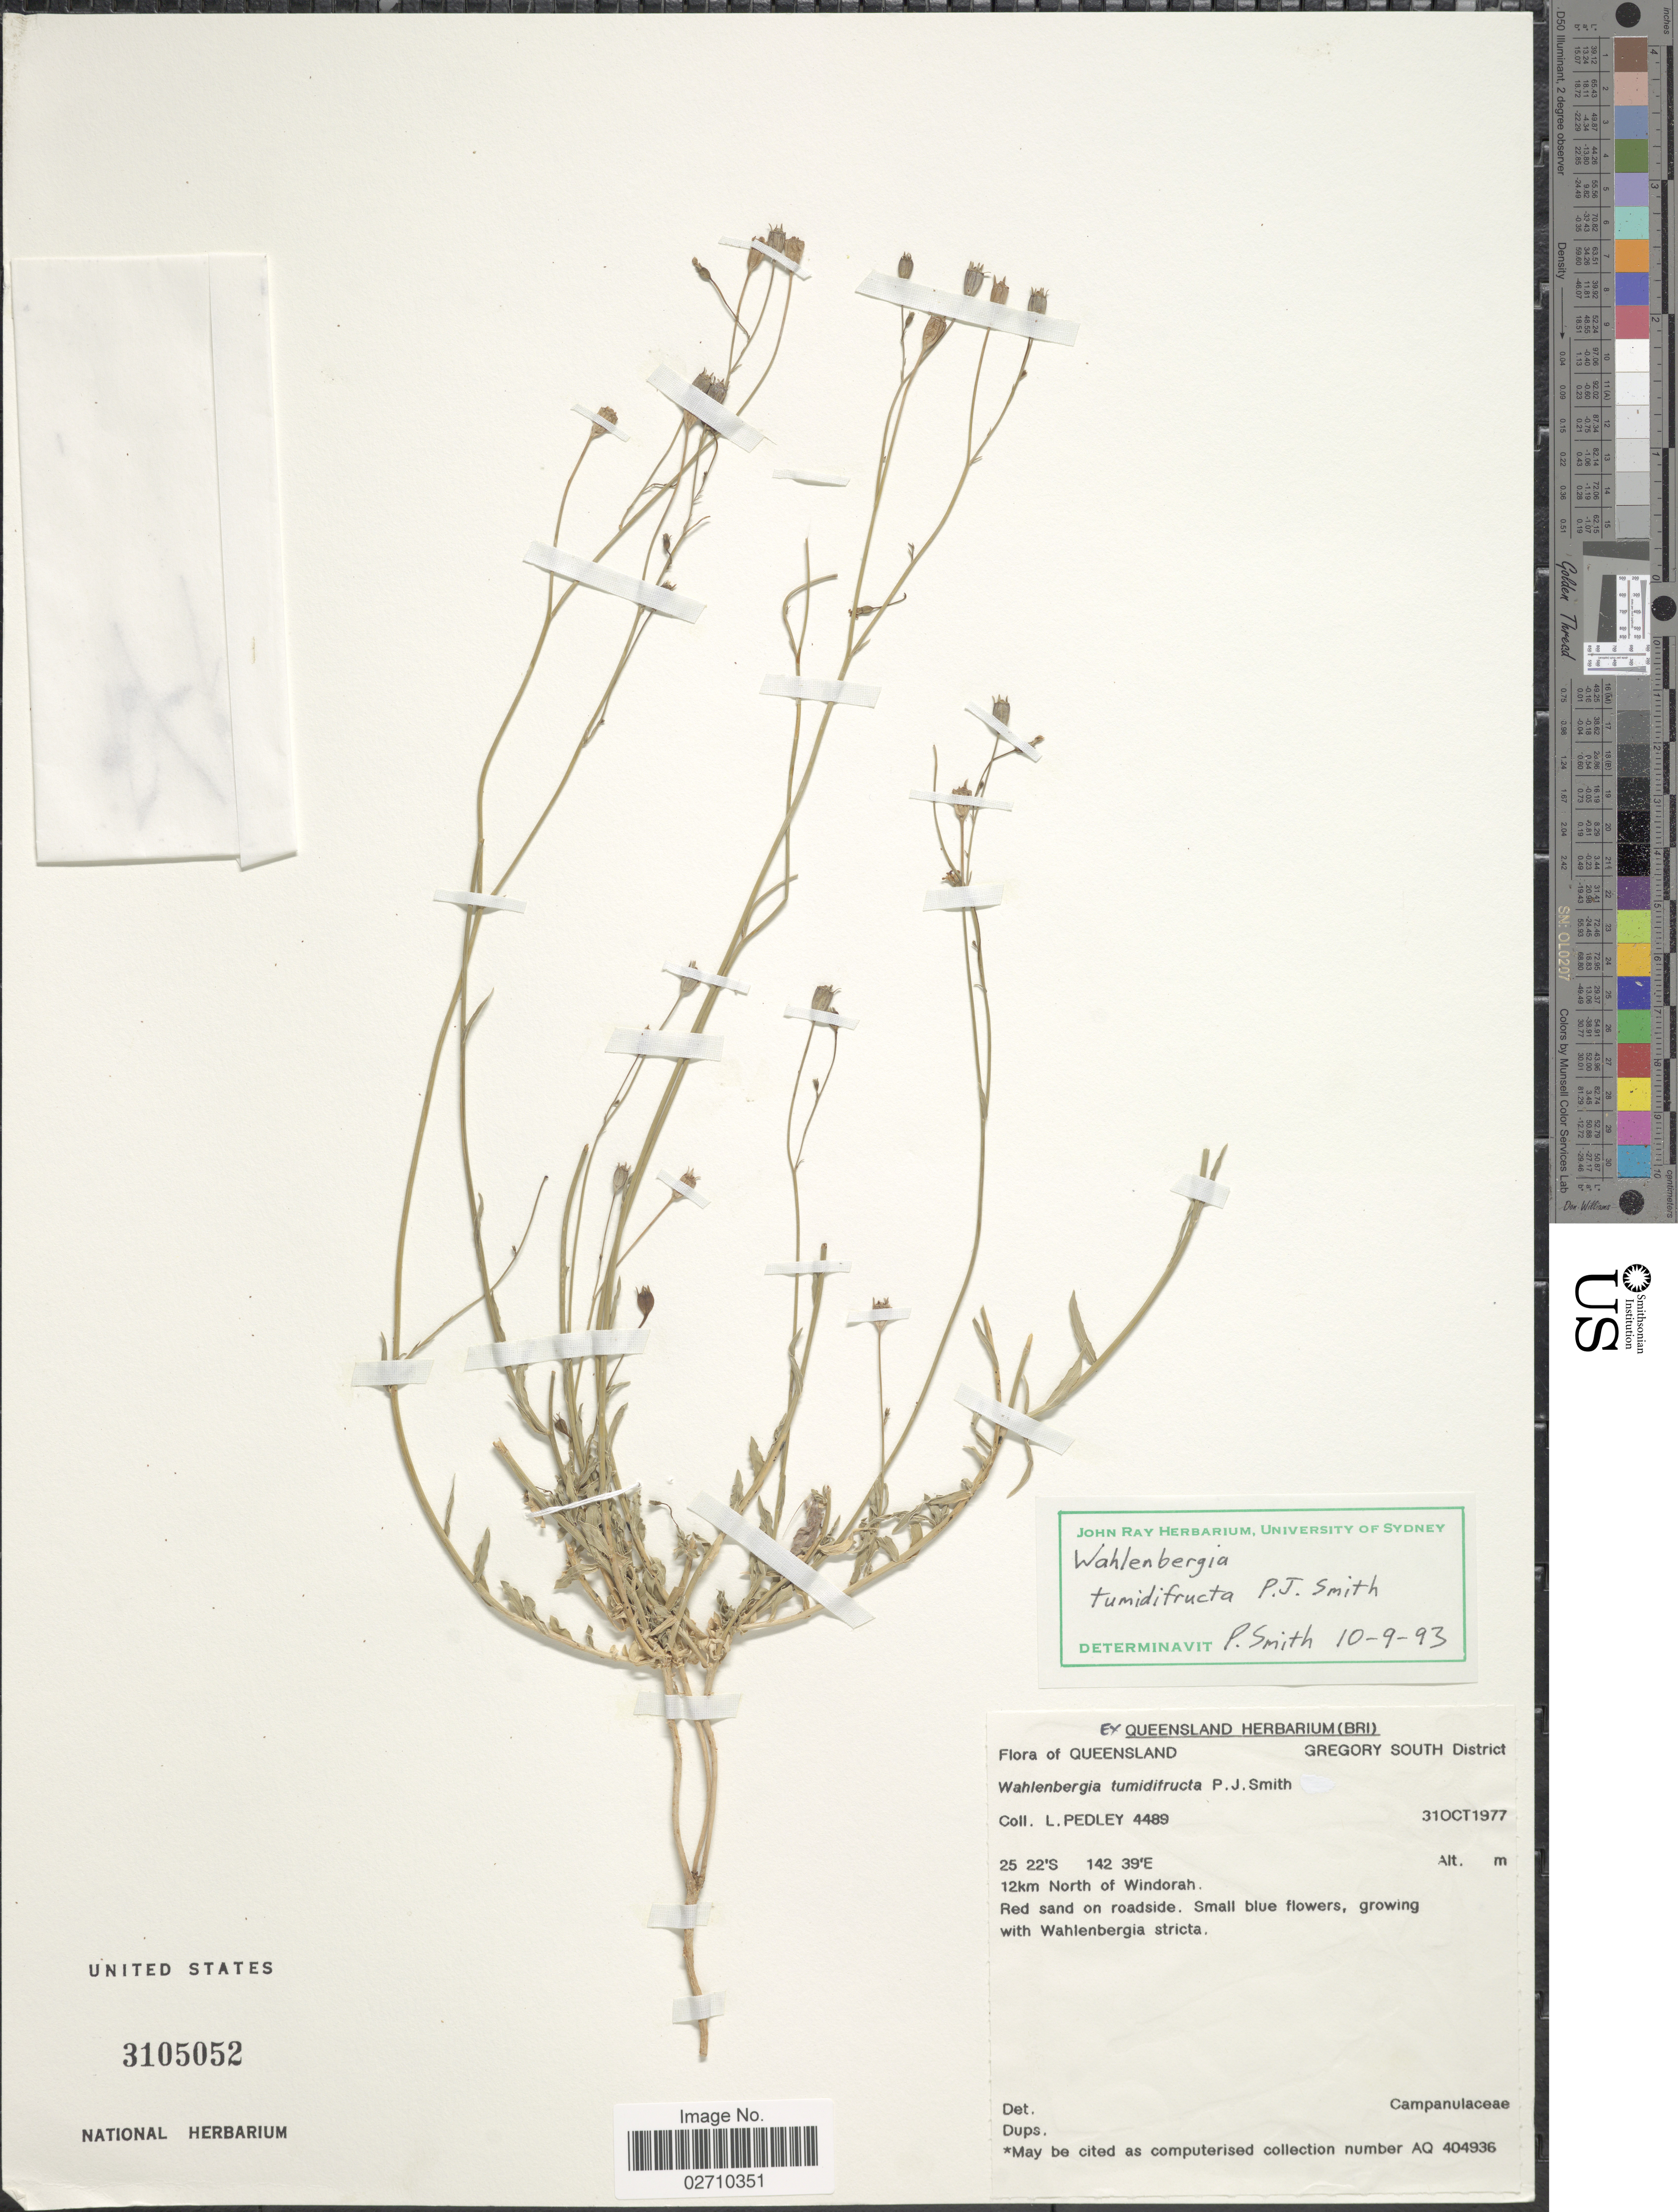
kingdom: Plantae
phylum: Tracheophyta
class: Magnoliopsida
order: Asterales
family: Campanulaceae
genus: Wahlenbergia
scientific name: Wahlenbergia tumidifructa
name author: P.J. Sm.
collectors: L. Pedley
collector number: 4489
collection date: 1977-10-31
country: Australia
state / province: Queensland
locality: Gregory South District. 12km North of Windorah.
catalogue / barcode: US 3105052